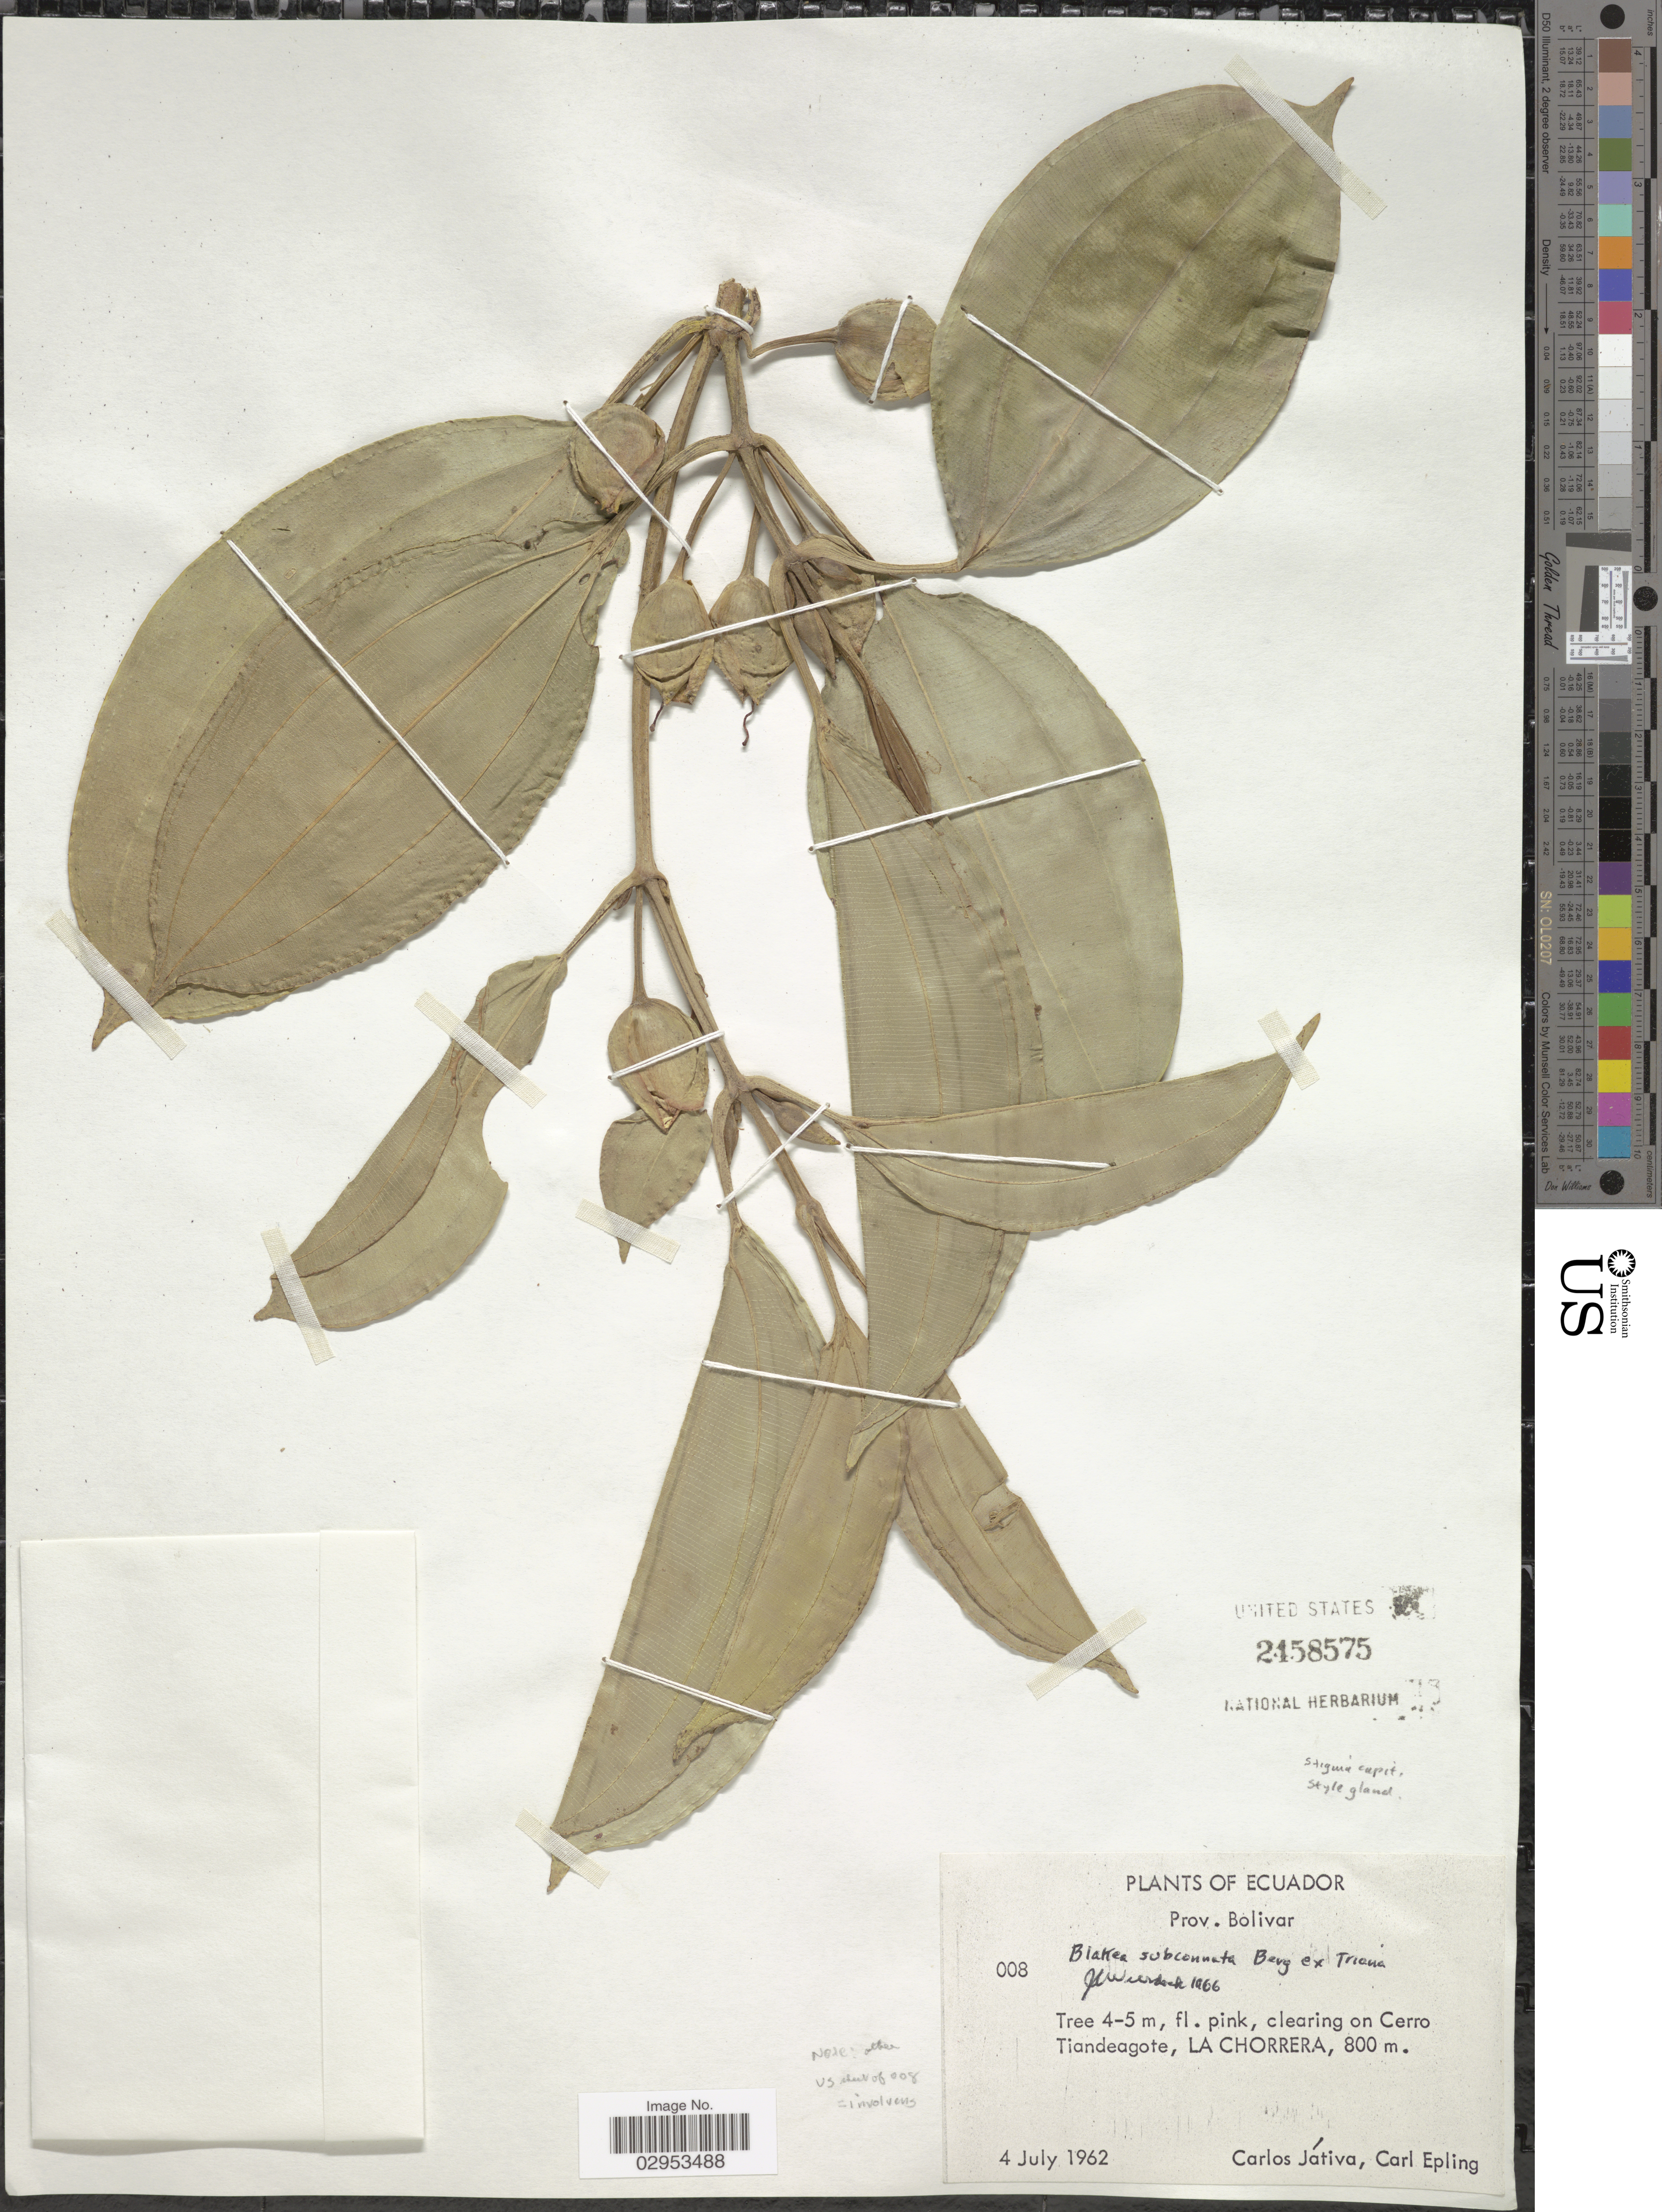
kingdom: Plantae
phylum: Tracheophyta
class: Magnoliopsida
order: Myrtales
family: Melastomataceae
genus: Blakea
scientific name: Blakea subconnata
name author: O. Berg ex Triana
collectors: C. D. Játiva & C. C. Epling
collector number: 008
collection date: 1962-07-04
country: Ecuador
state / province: Bolívar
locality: Clearing on Cerro Tiandeagote, La Chorrera.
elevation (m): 800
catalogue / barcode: US 2458575